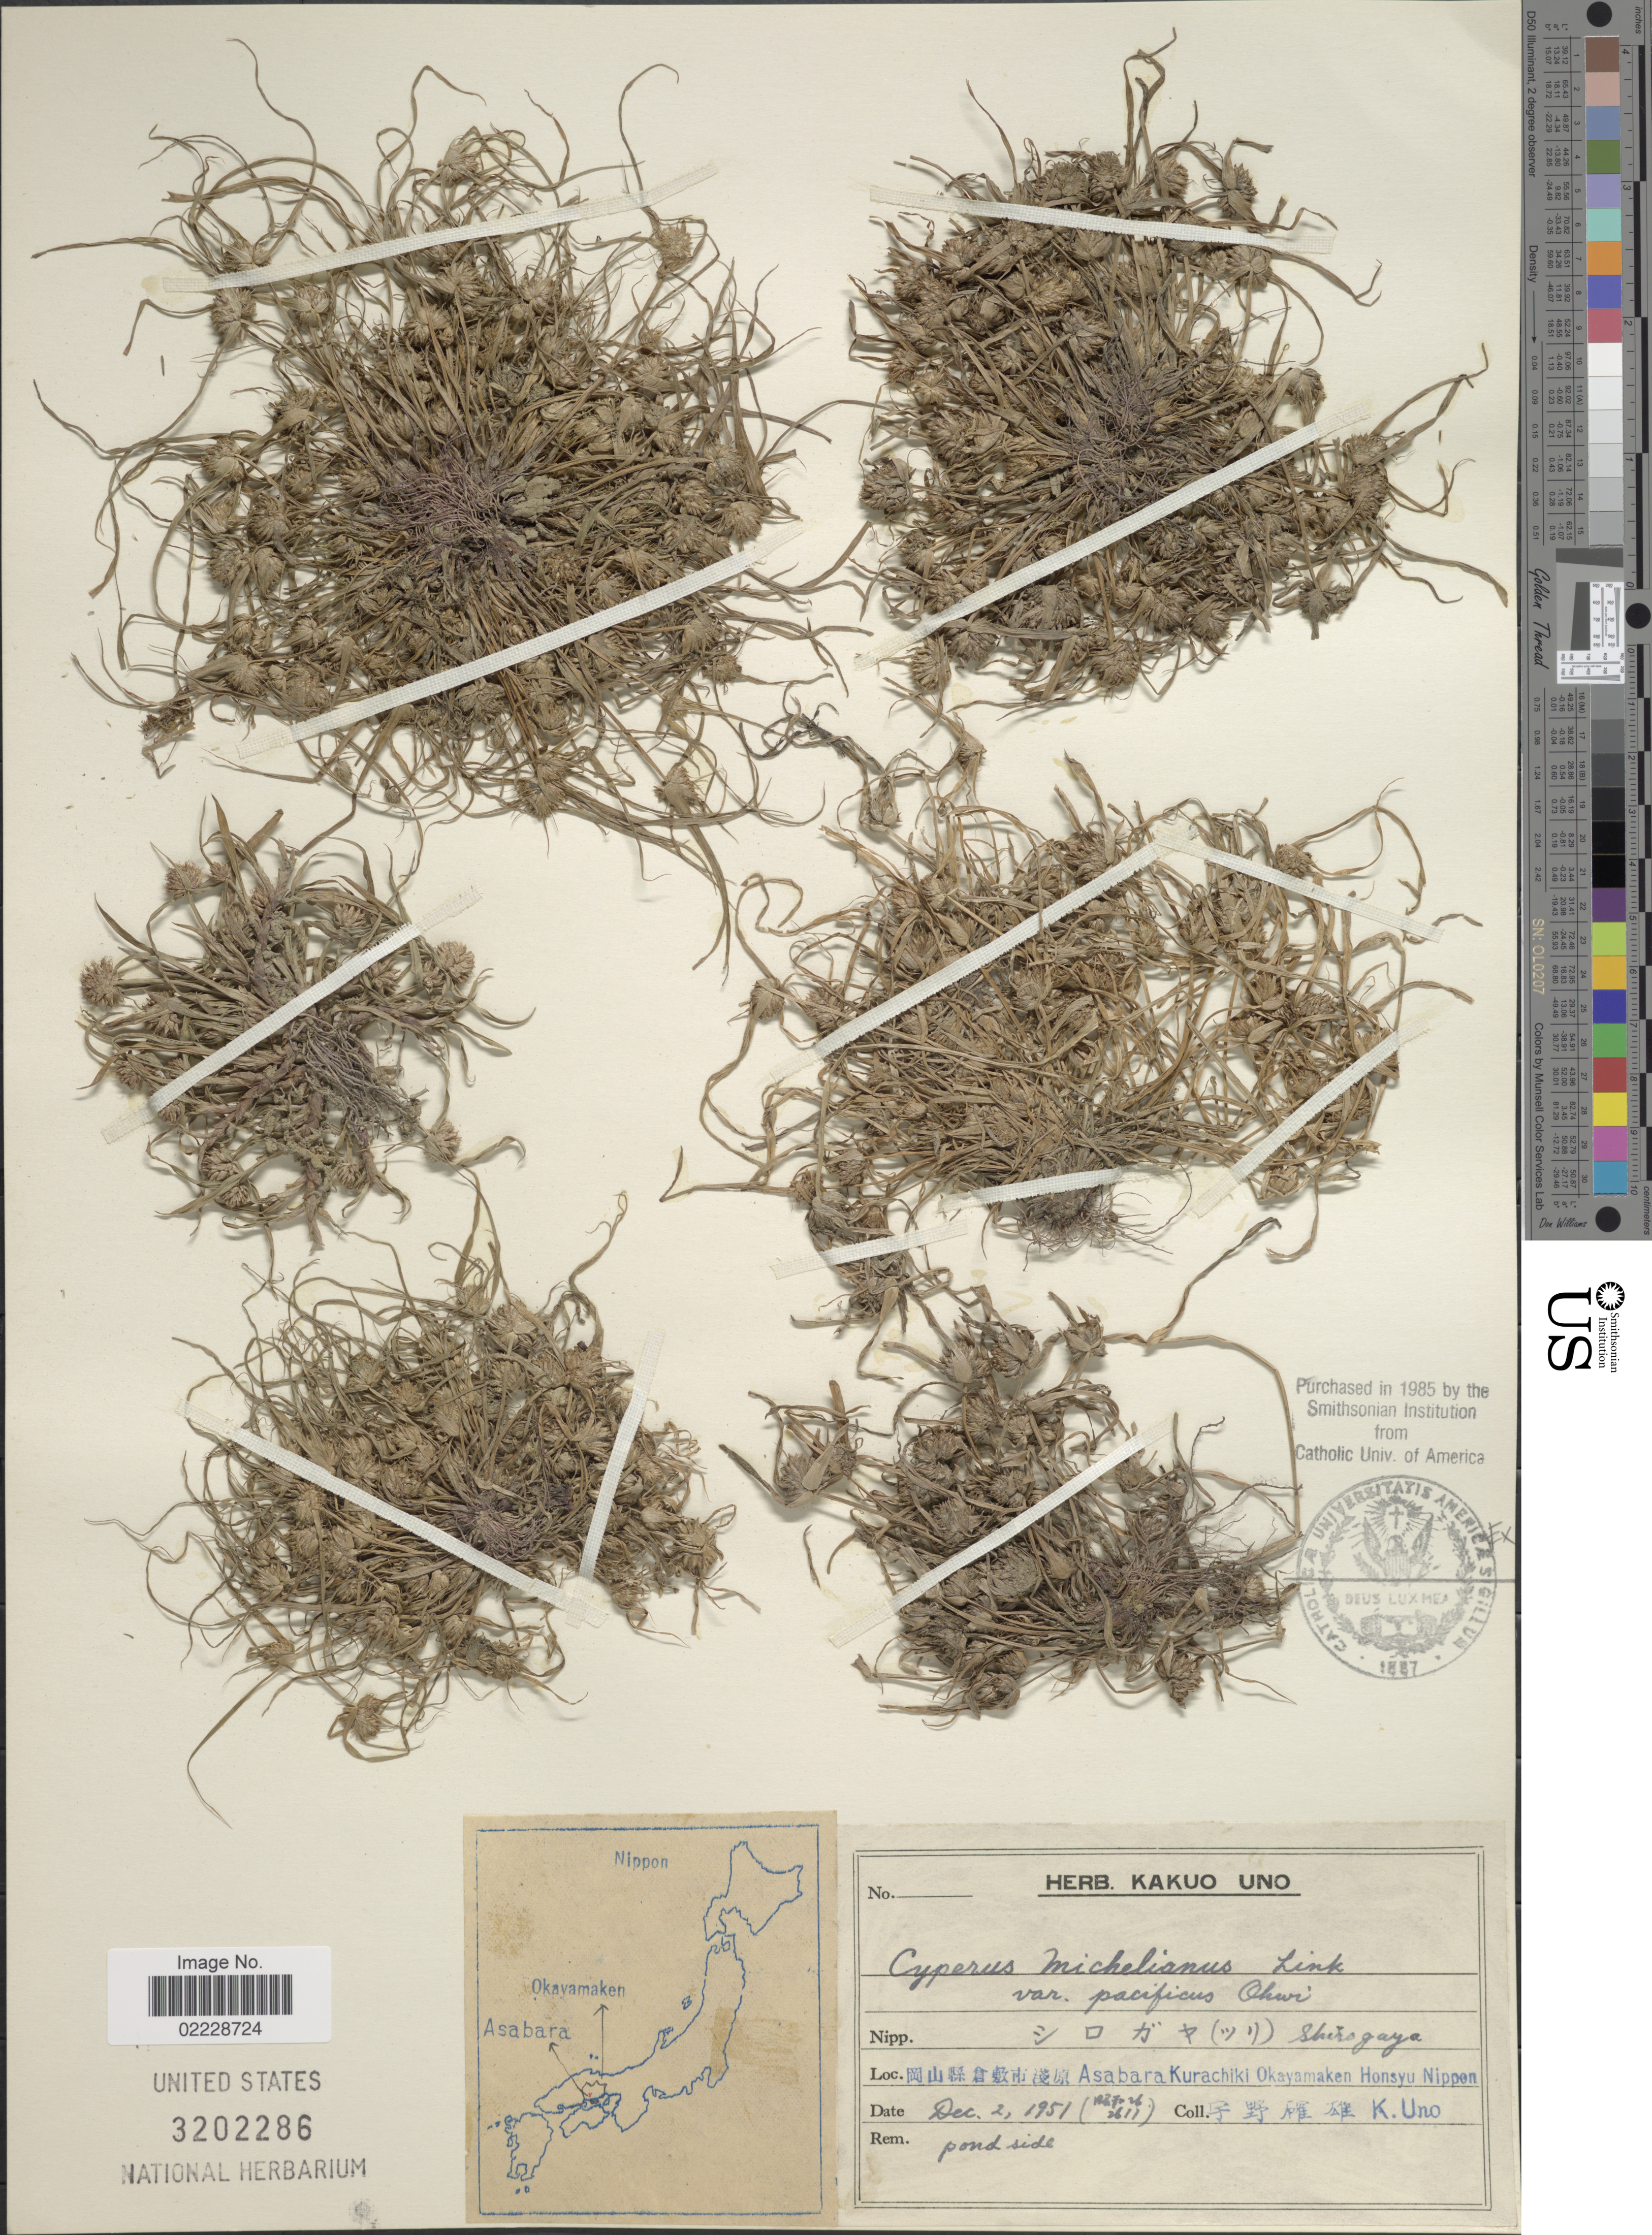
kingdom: Plantae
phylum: Tracheophyta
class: Liliopsida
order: Poales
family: Cyperaceae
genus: Cyperus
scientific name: Cyperus michelianus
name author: (L.) Delile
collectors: K. Uno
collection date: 1951-12-02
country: Japan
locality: Asabara, Kurachiki, Okayamaken, Honsyu, Nippon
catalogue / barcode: US 3202286